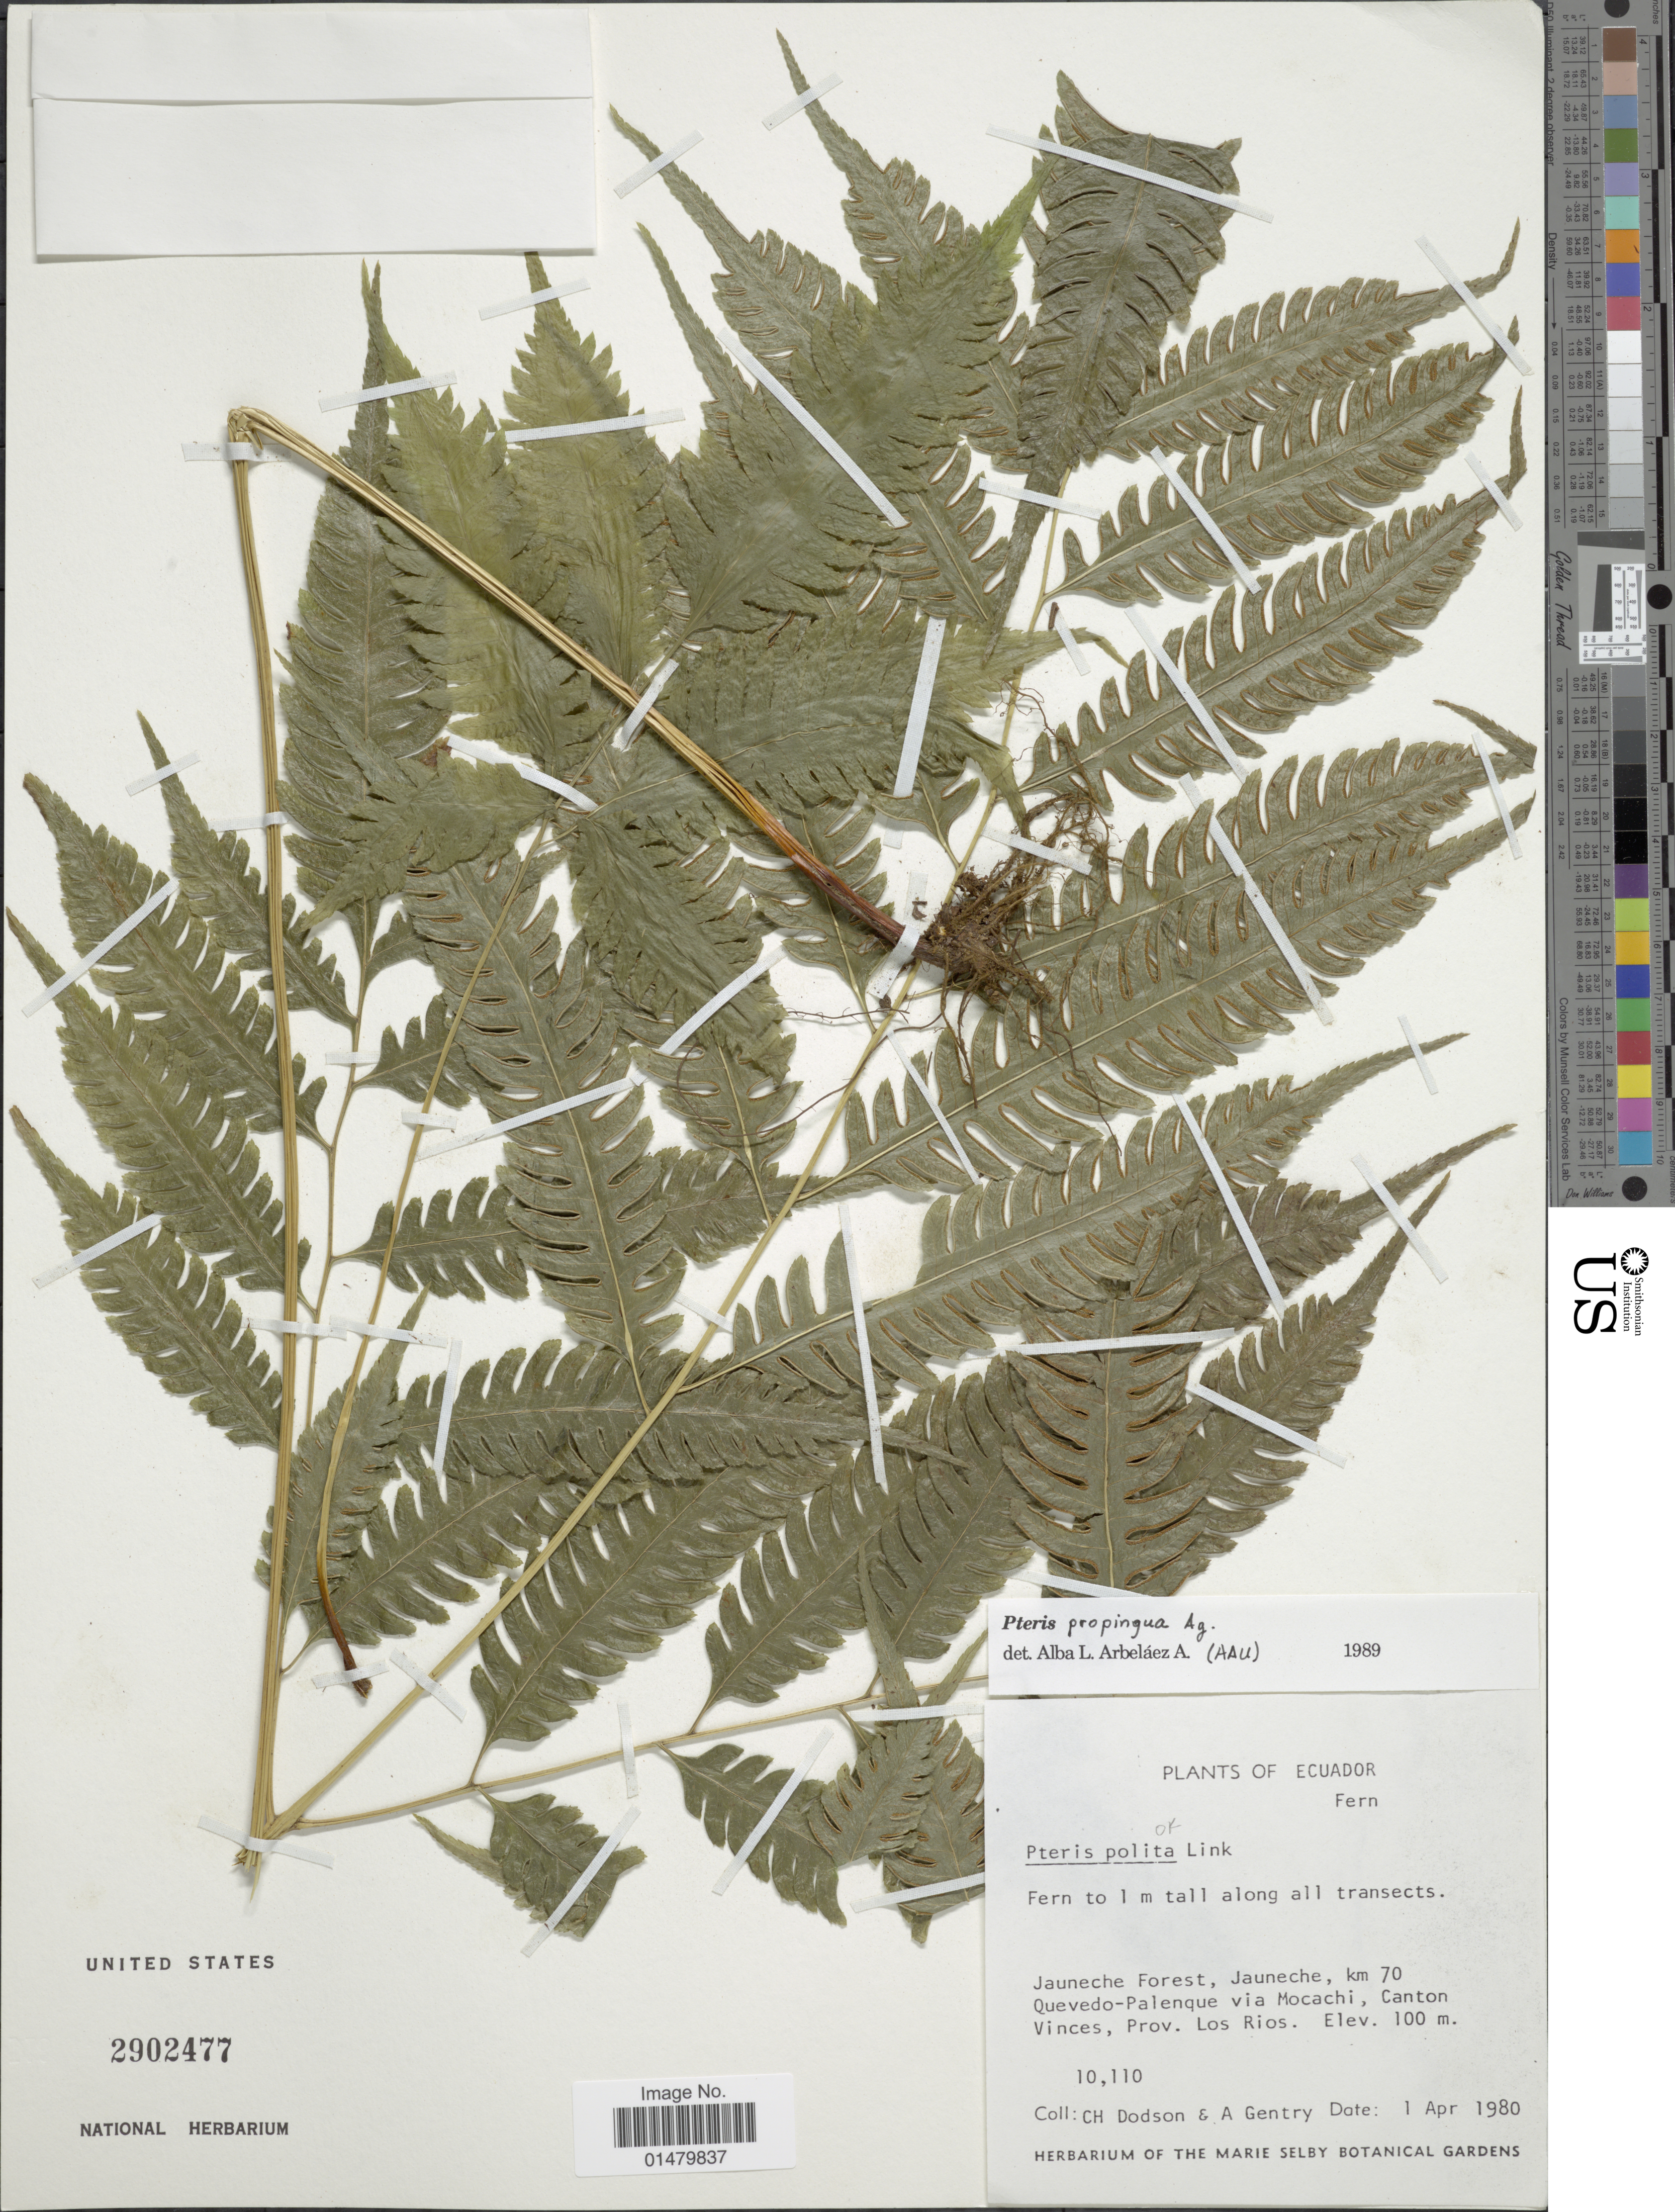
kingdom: Plantae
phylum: Tracheophyta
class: Polypodiopsida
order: Polypodiales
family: Pteridaceae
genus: Pteris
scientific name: Pteris propinqua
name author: J. Agardh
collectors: C. H. Dodson & A. H. Gentry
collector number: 10110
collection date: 1980-04-01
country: Ecuador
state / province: Los Ríos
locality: Jauneche Forest, Jauneche, km 70 Quevedo-Palenque via Mocachi, Canton Vinces, Prov. Los Rios.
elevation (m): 100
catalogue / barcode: US 2902477